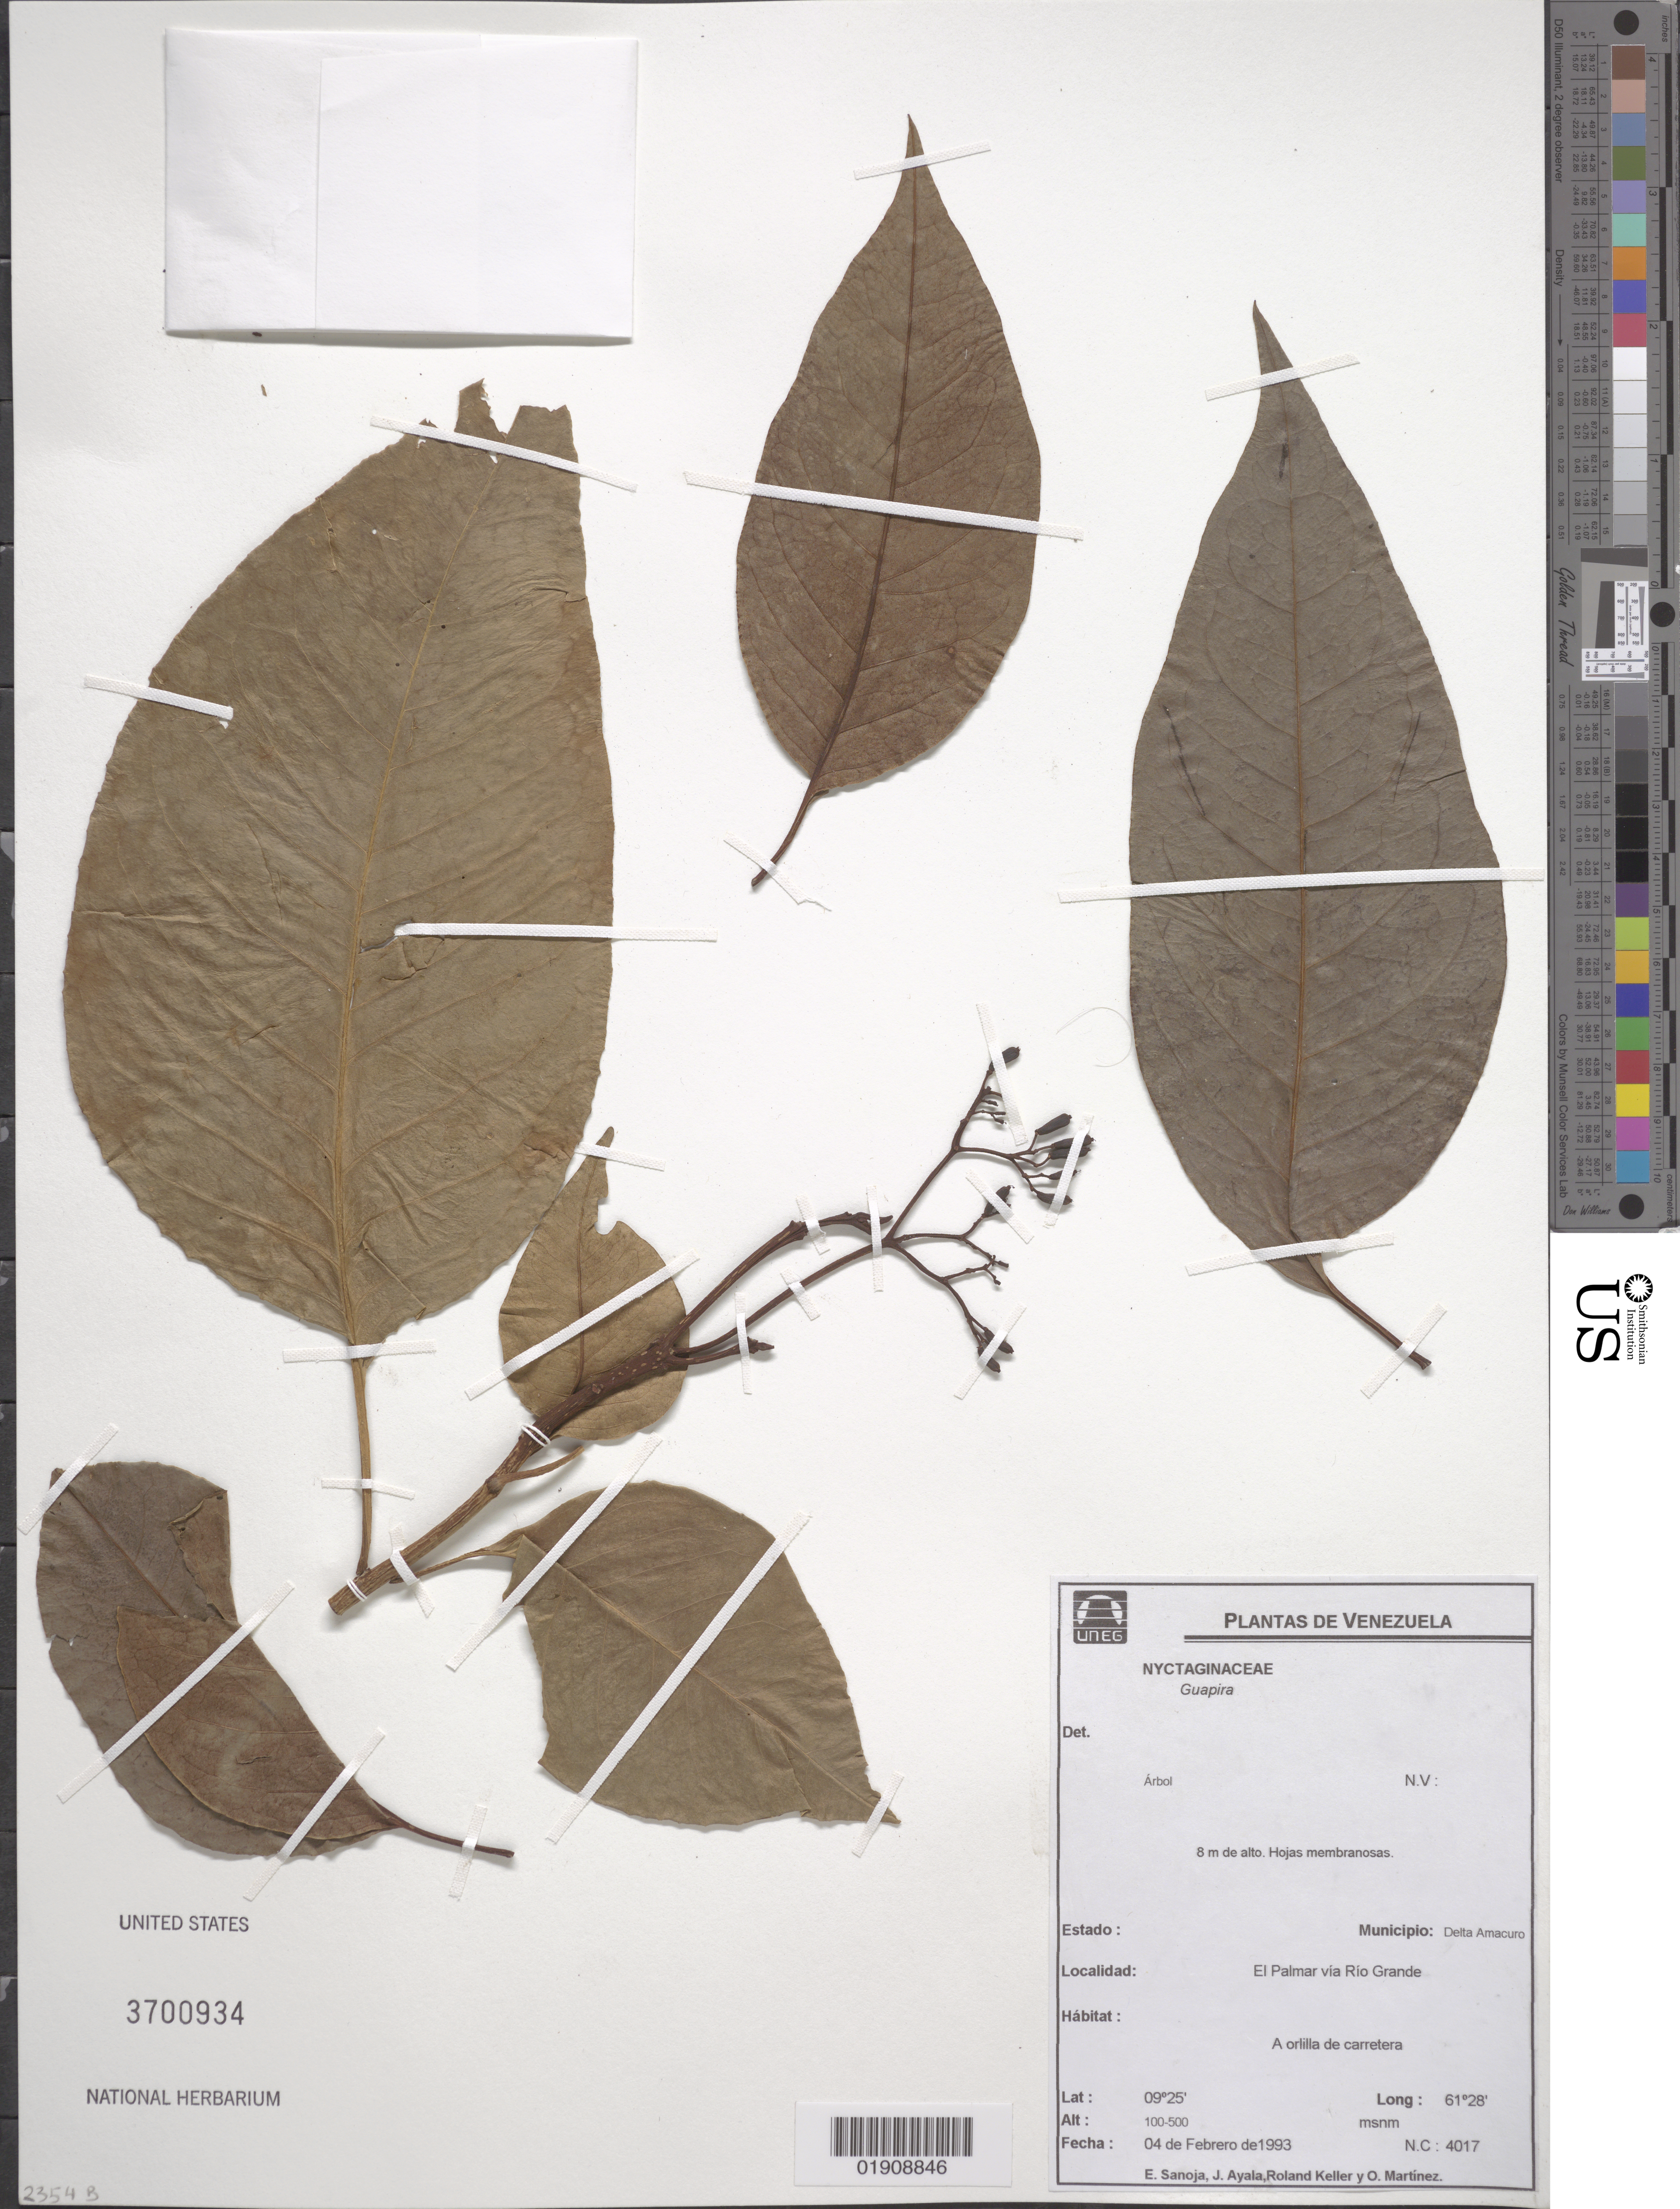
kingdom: Plantae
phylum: Tracheophyta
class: Magnoliopsida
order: Caryophyllales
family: Nyctaginaceae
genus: Guapira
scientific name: Guapira sp.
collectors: E. Sanoja, J. Ayala & O. Martínez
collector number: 4017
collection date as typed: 4 Febrero 1993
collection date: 1993-02-04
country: Venezuela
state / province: Bolivar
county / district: Padre Pedro Chien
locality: Via el Palmar hacia Campamento Rio Grande y alrededores.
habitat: A orilla de carretera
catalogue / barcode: US 3700934